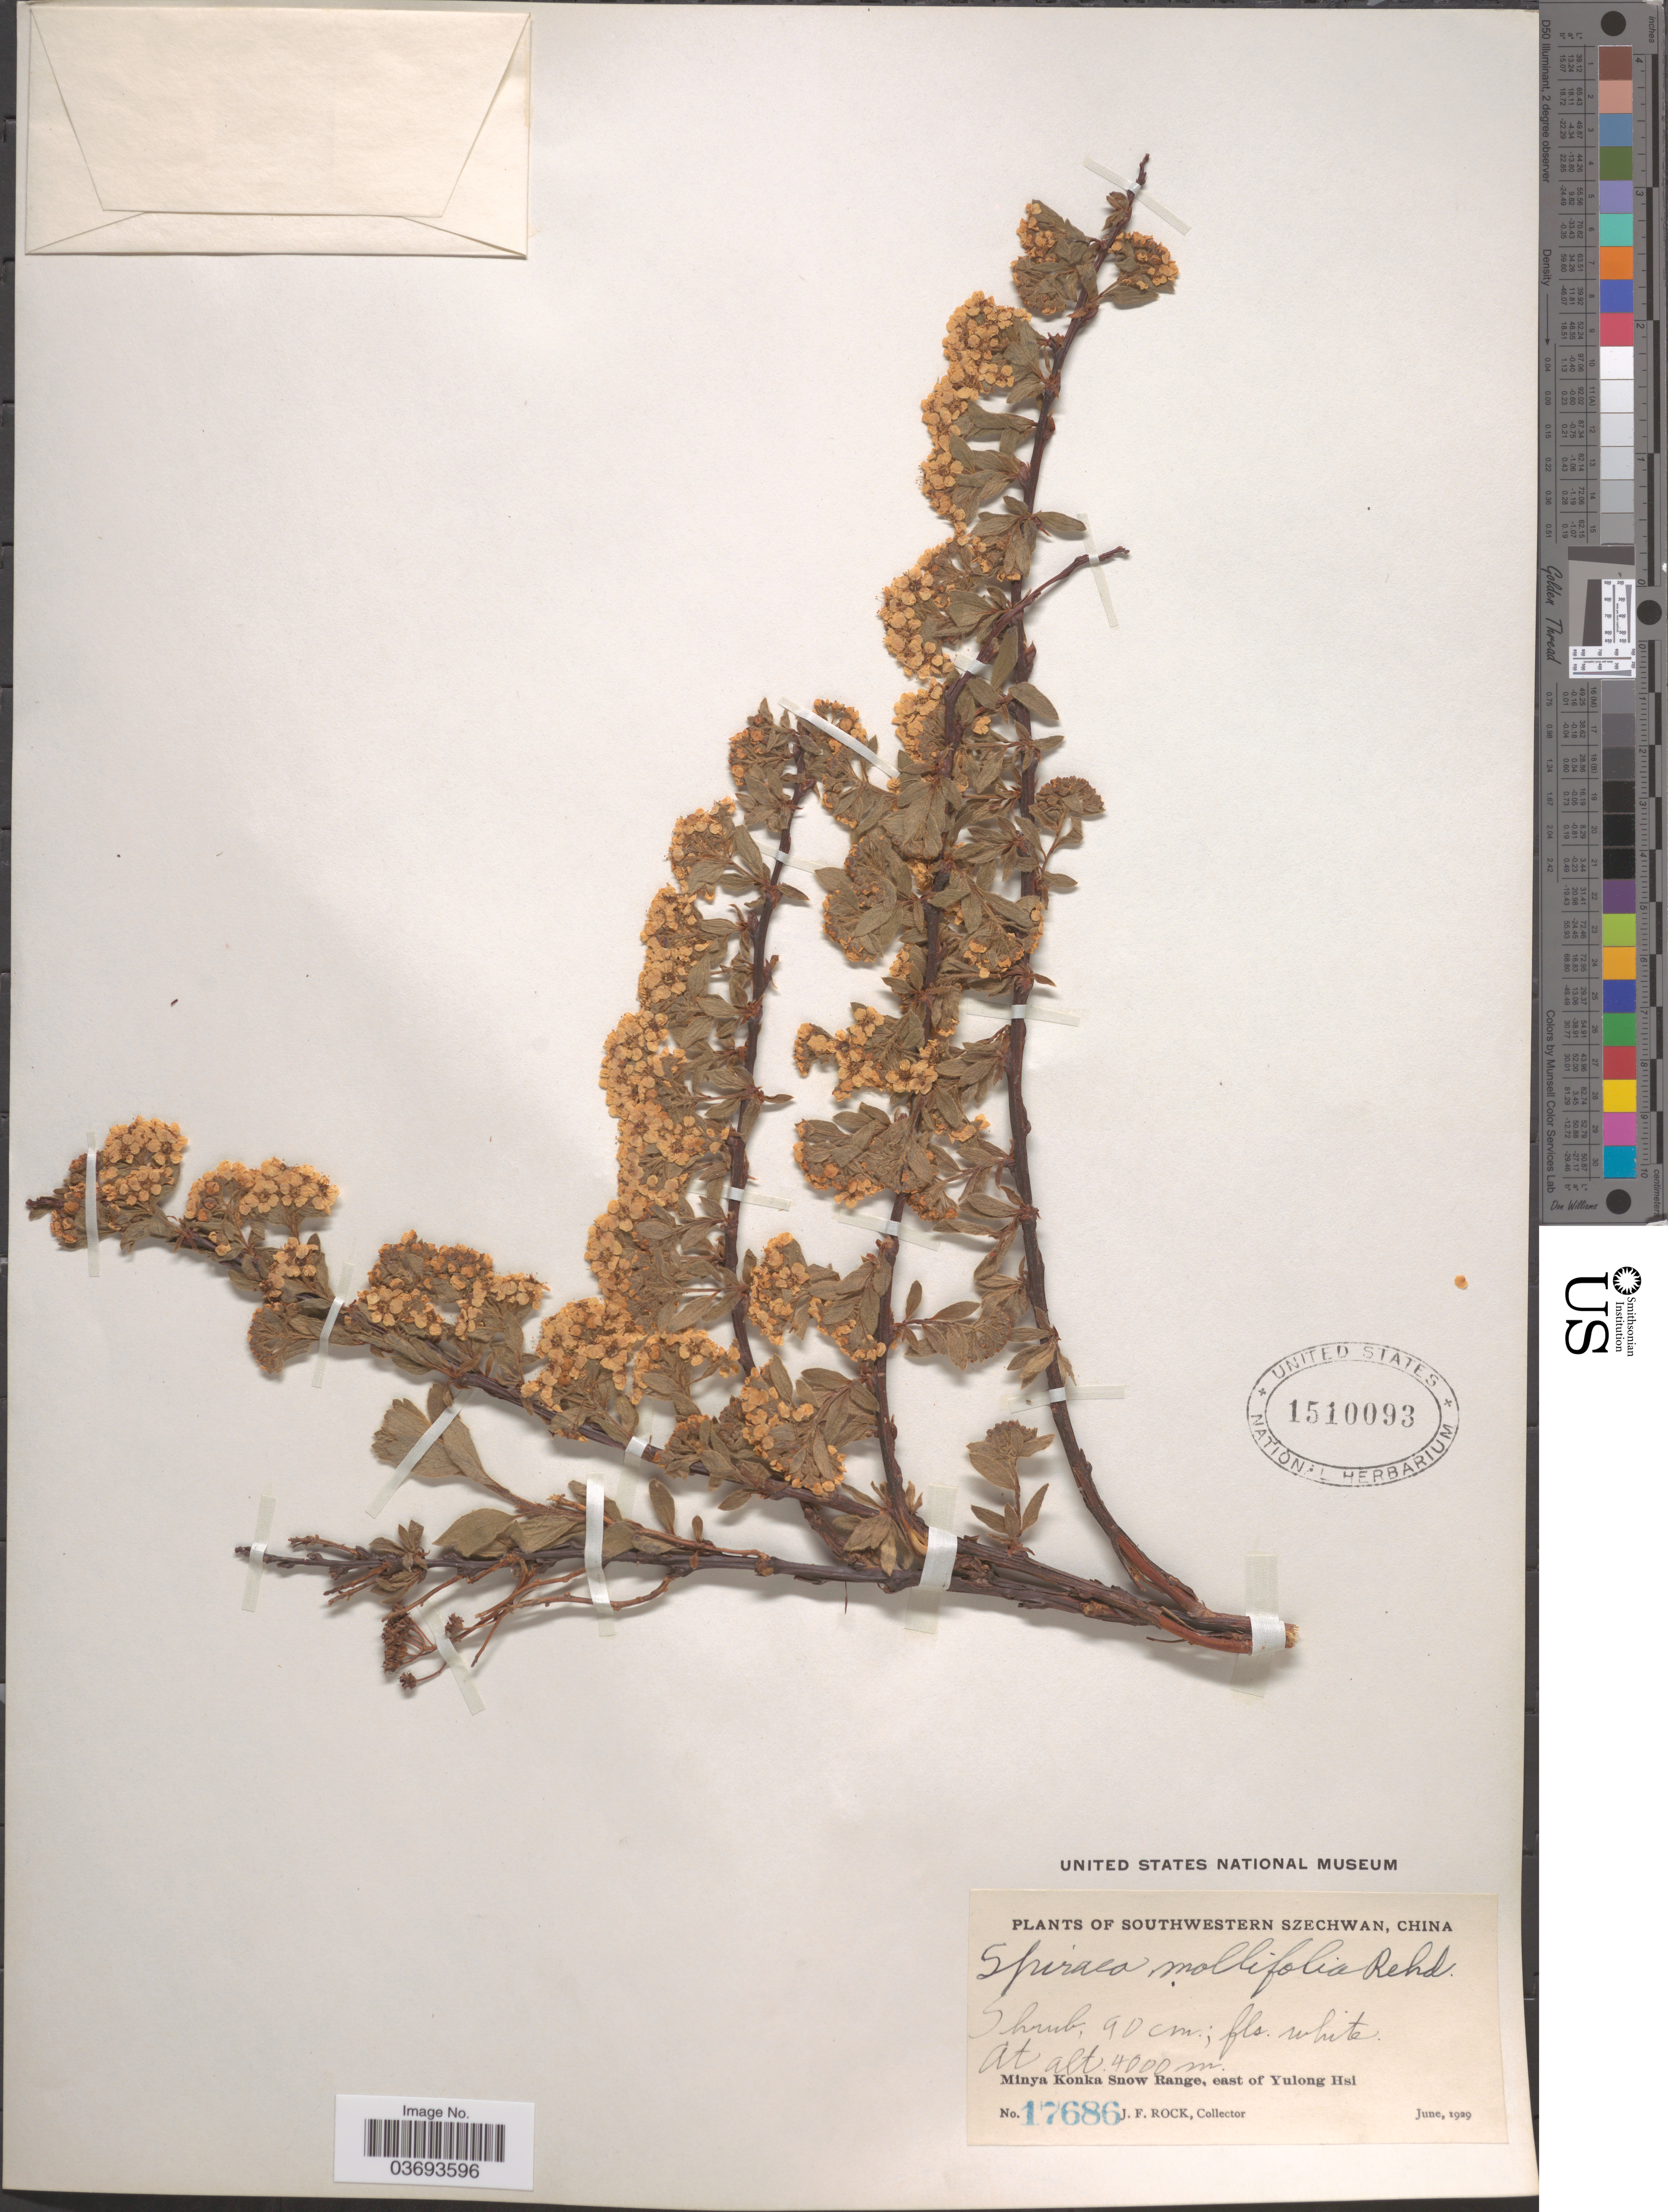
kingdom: Plantae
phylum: Tracheophyta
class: Magnoliopsida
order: Rosales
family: Rosaceae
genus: Spiraea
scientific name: Spiraea mollifolia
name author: Rehder in Sarg.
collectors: J. Rock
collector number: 17686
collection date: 1929-06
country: China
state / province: Sichuan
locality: Southwestern Szechwan. Minya Konka Snow Range, east of Yulong Hsi.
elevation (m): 4000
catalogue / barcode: US 1510093